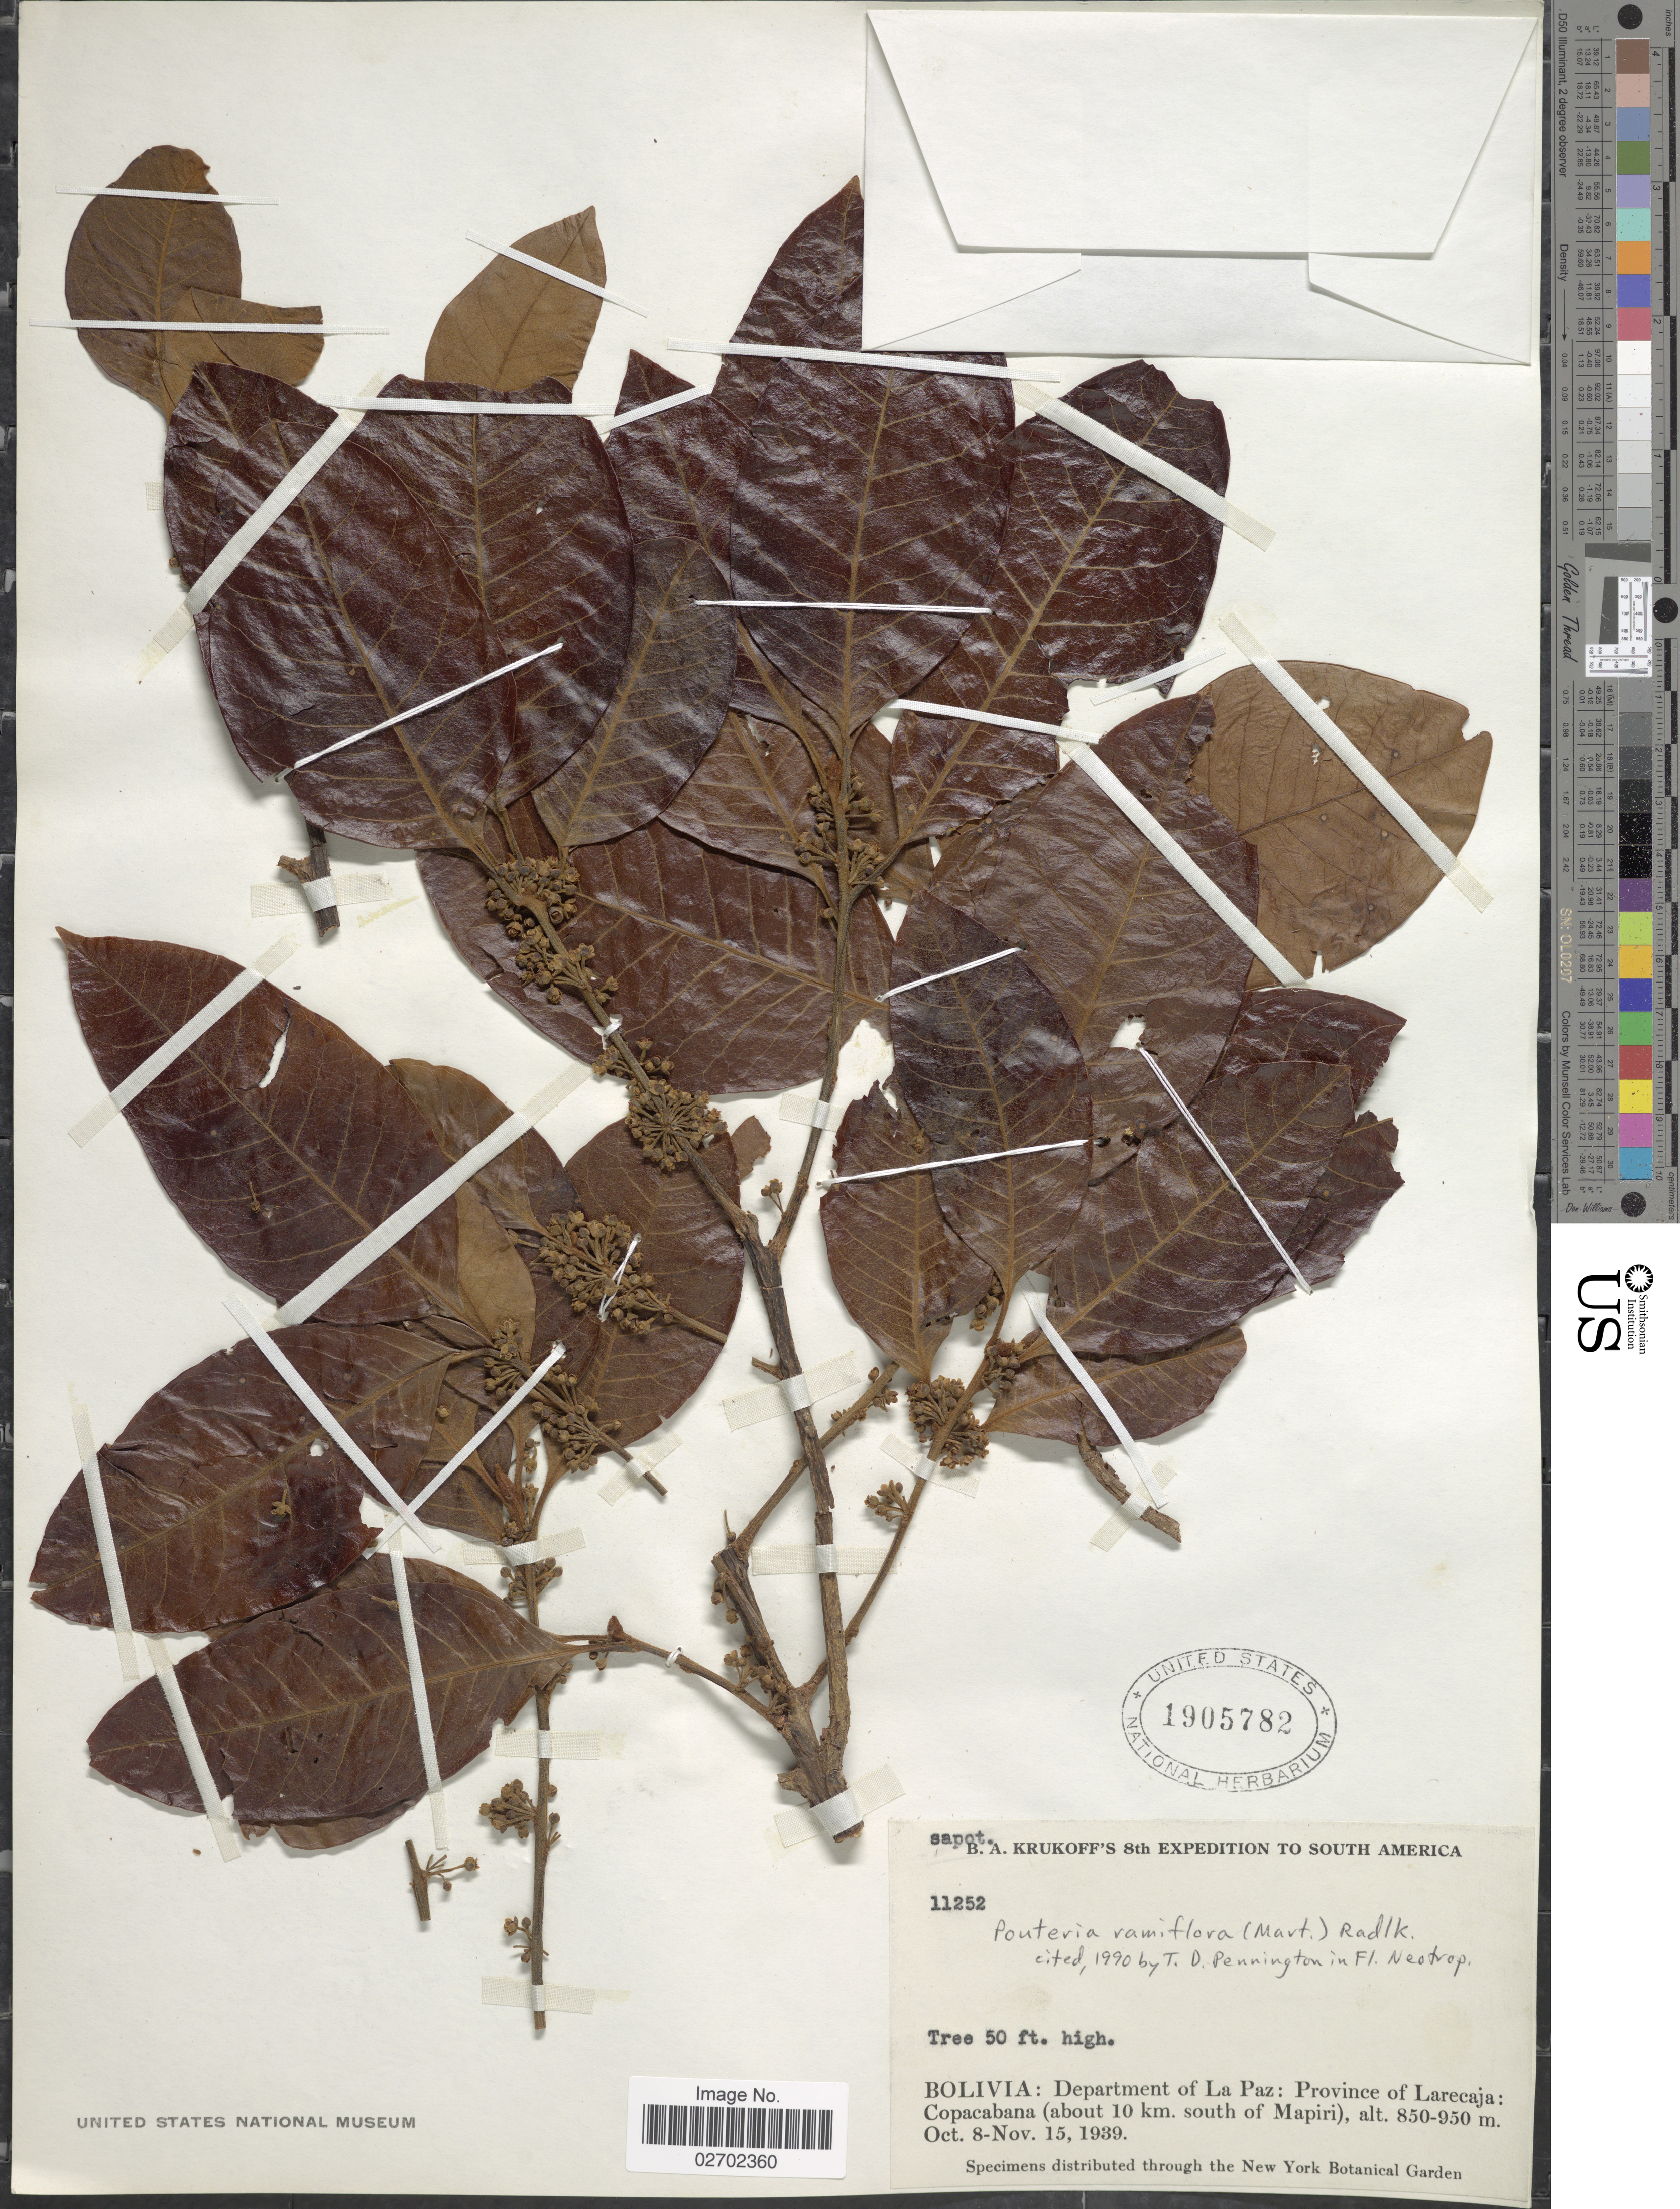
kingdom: Plantae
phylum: Tracheophyta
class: Magnoliopsida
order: Ericales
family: Sapotaceae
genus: Pouteria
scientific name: Pouteria ramiflora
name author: (Mart.) Radlk.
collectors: B. A. Krukoff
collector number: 11252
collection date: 1939-10-08/1939-11-15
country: Bolivia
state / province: La Paz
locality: Department of La Paz: Province of Larecaja: Copacabana (about 10 km south of Mapiri)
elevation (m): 850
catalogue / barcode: US 1905782